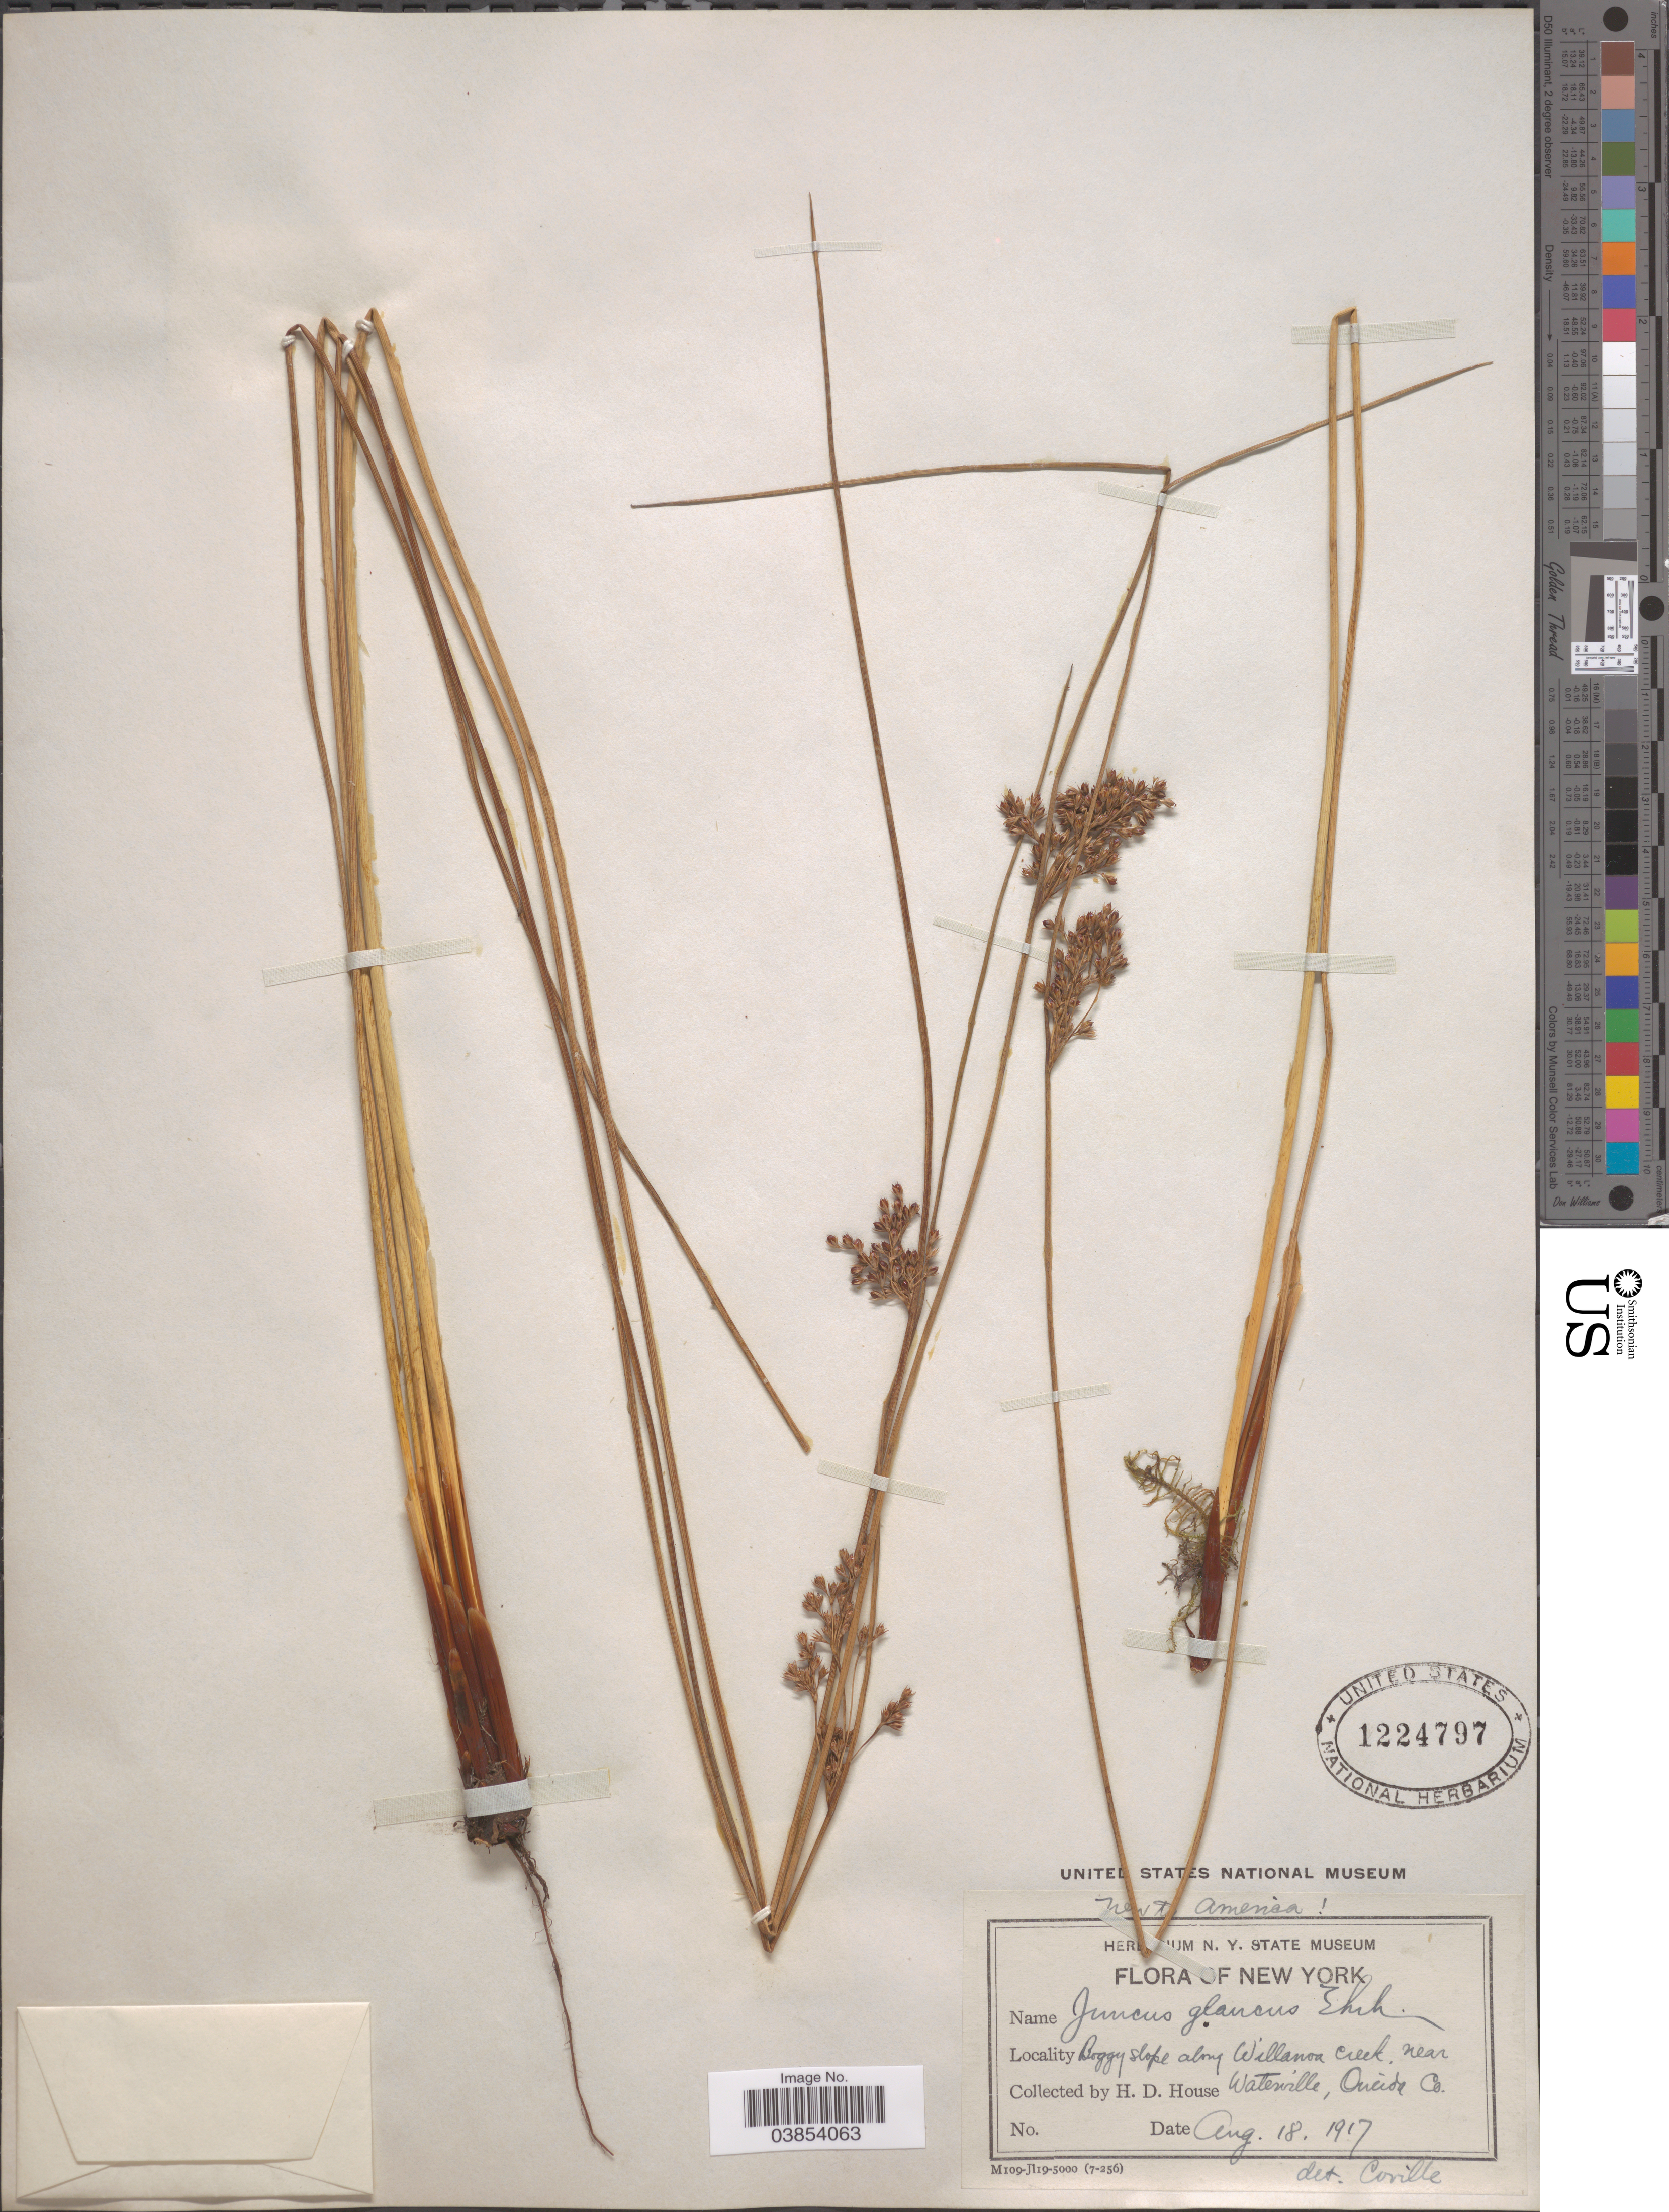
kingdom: Plantae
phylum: Tracheophyta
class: Liliopsida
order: Poales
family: Juncaceae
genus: Juncus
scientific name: Juncus glaucus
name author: Ehrh.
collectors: H. D. House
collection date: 1917-08-18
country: United States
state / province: New York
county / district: Oneida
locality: Boggy slope along Willanoa Creek near Waterville Oneida Co.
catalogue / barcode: US 1224797